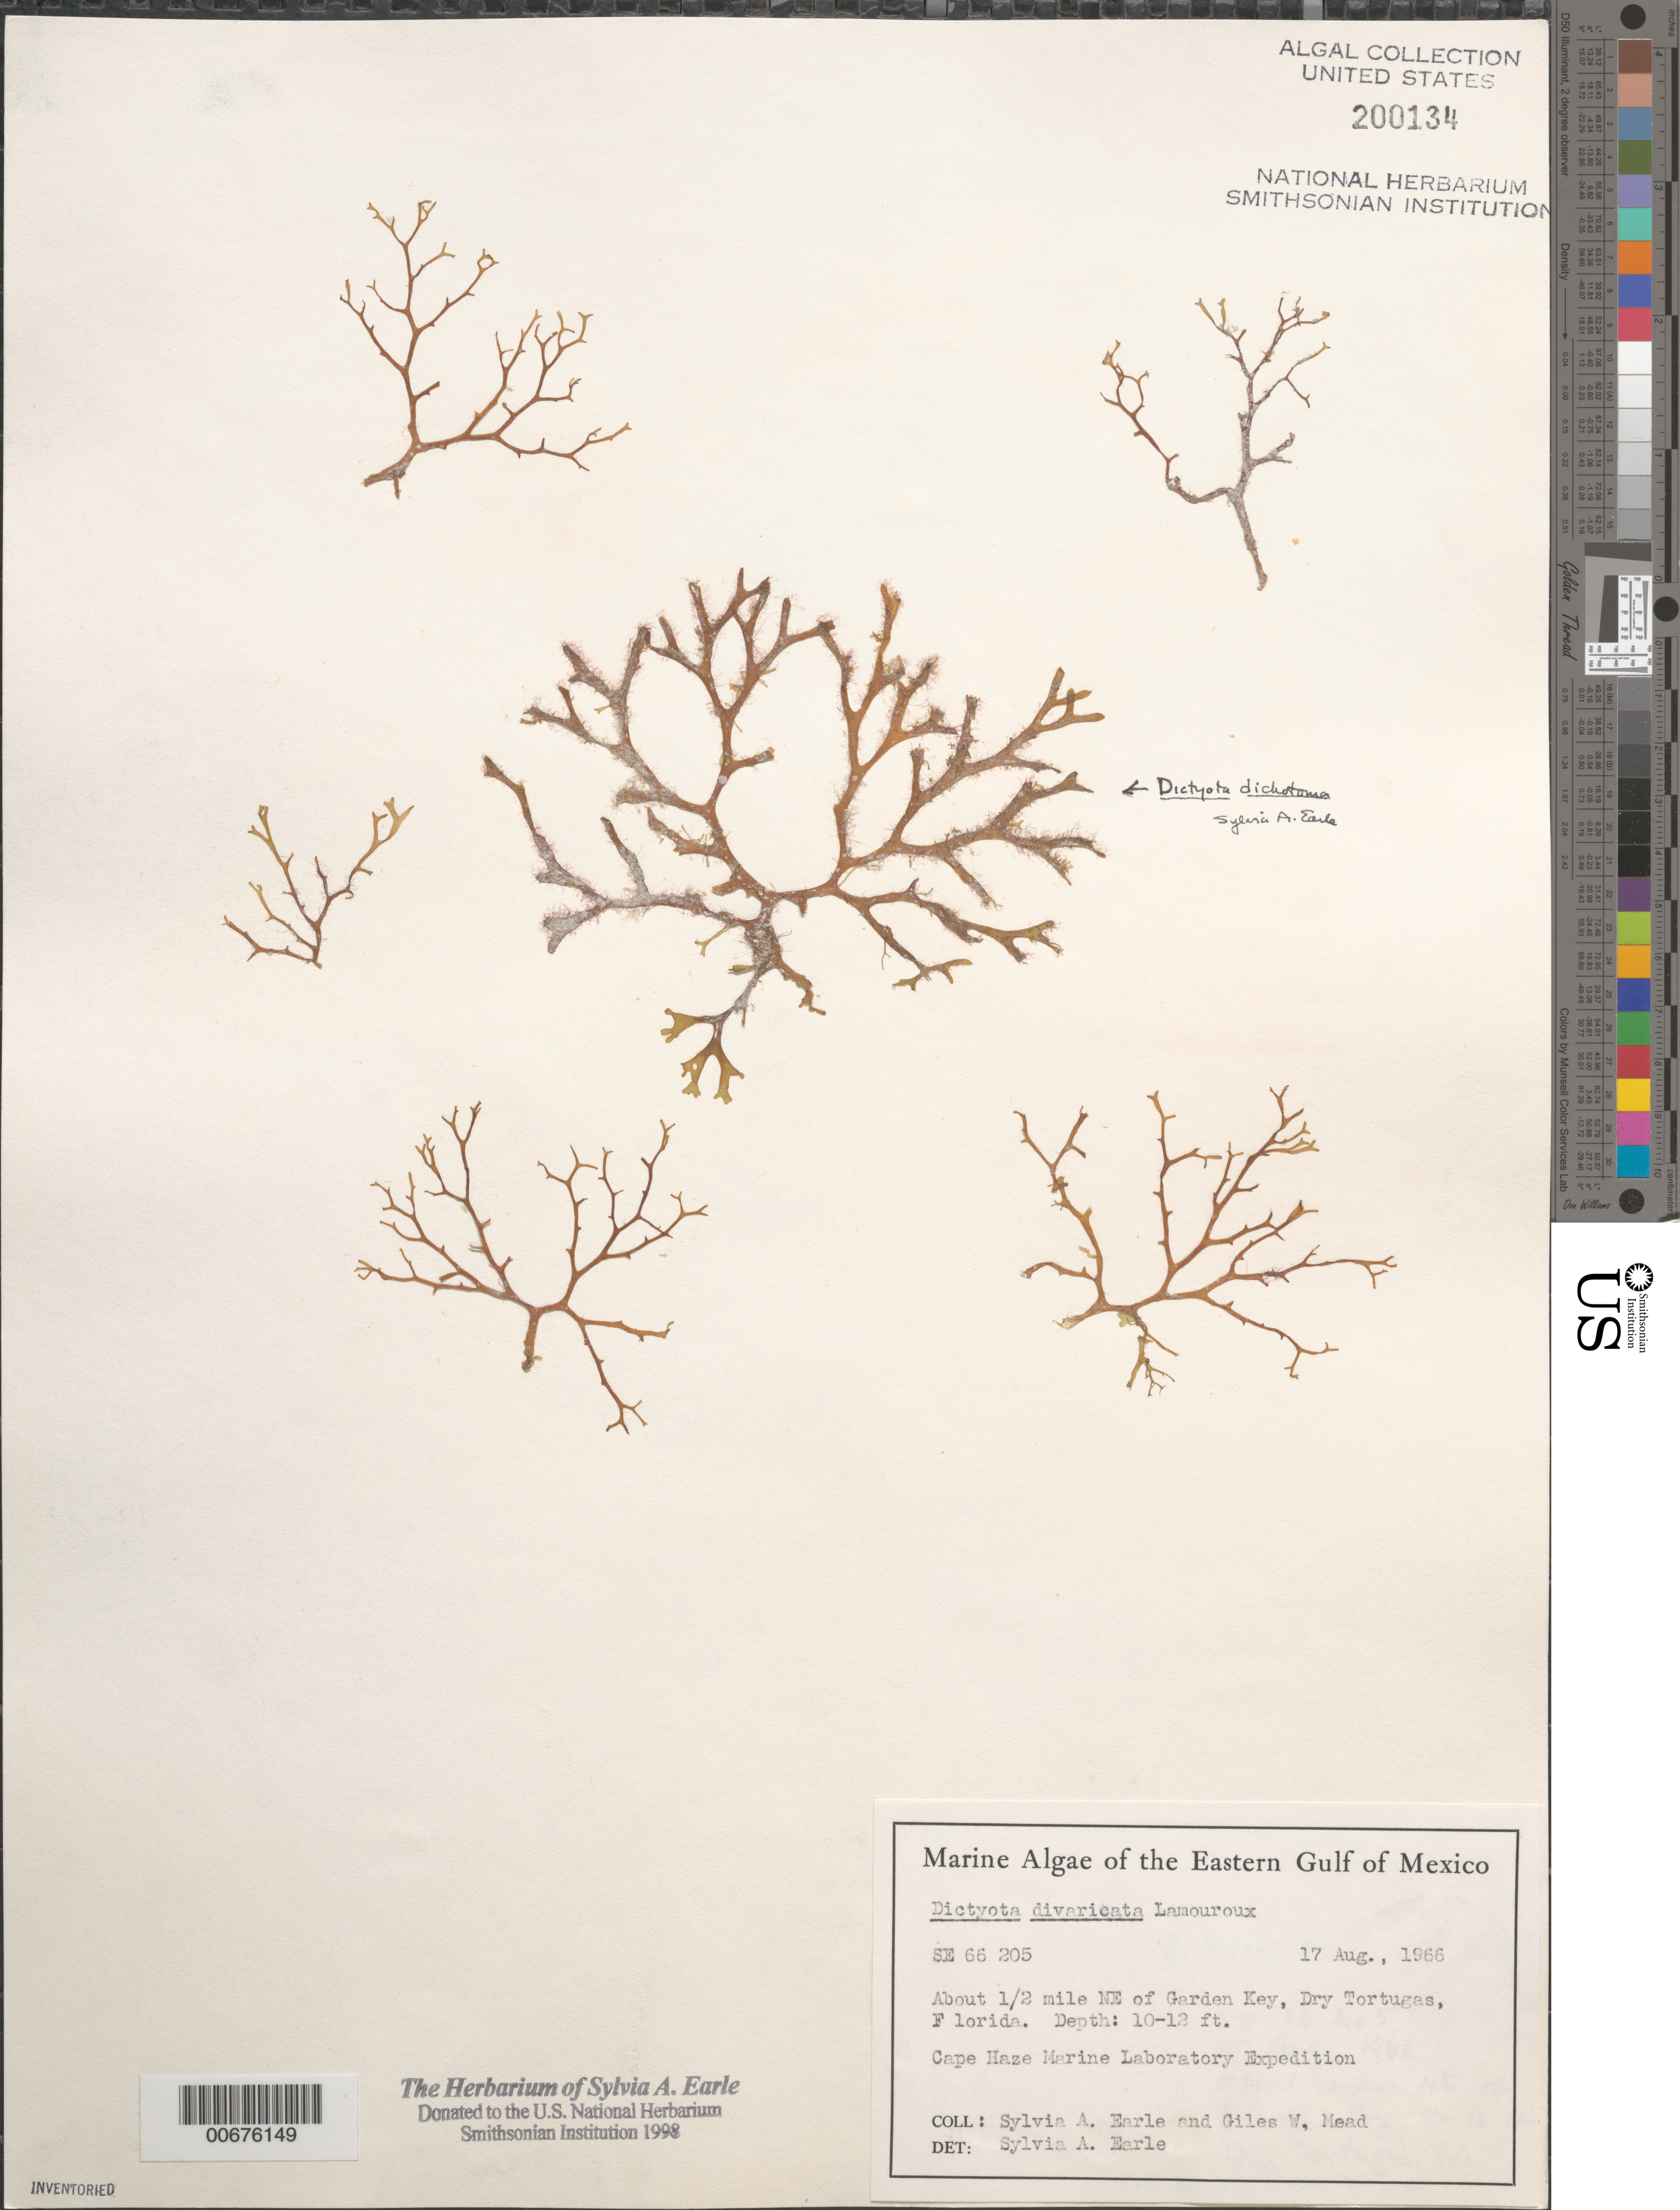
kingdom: Chromista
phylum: Ochrophyta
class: Phaeophyceae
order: Dictyotales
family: Dictyotaceae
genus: Dictyota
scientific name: Dictyota divaricata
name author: J.V.Lamouroux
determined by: Earle, S. A.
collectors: S. A. Earle & G. W. Mead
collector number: Se 66205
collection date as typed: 17 Aug 1966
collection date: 1966-08-17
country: United States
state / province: Florida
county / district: Monroe County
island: Dry Tortugas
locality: Ca. 0.5 mile northeast of Garden Key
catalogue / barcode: US 200134